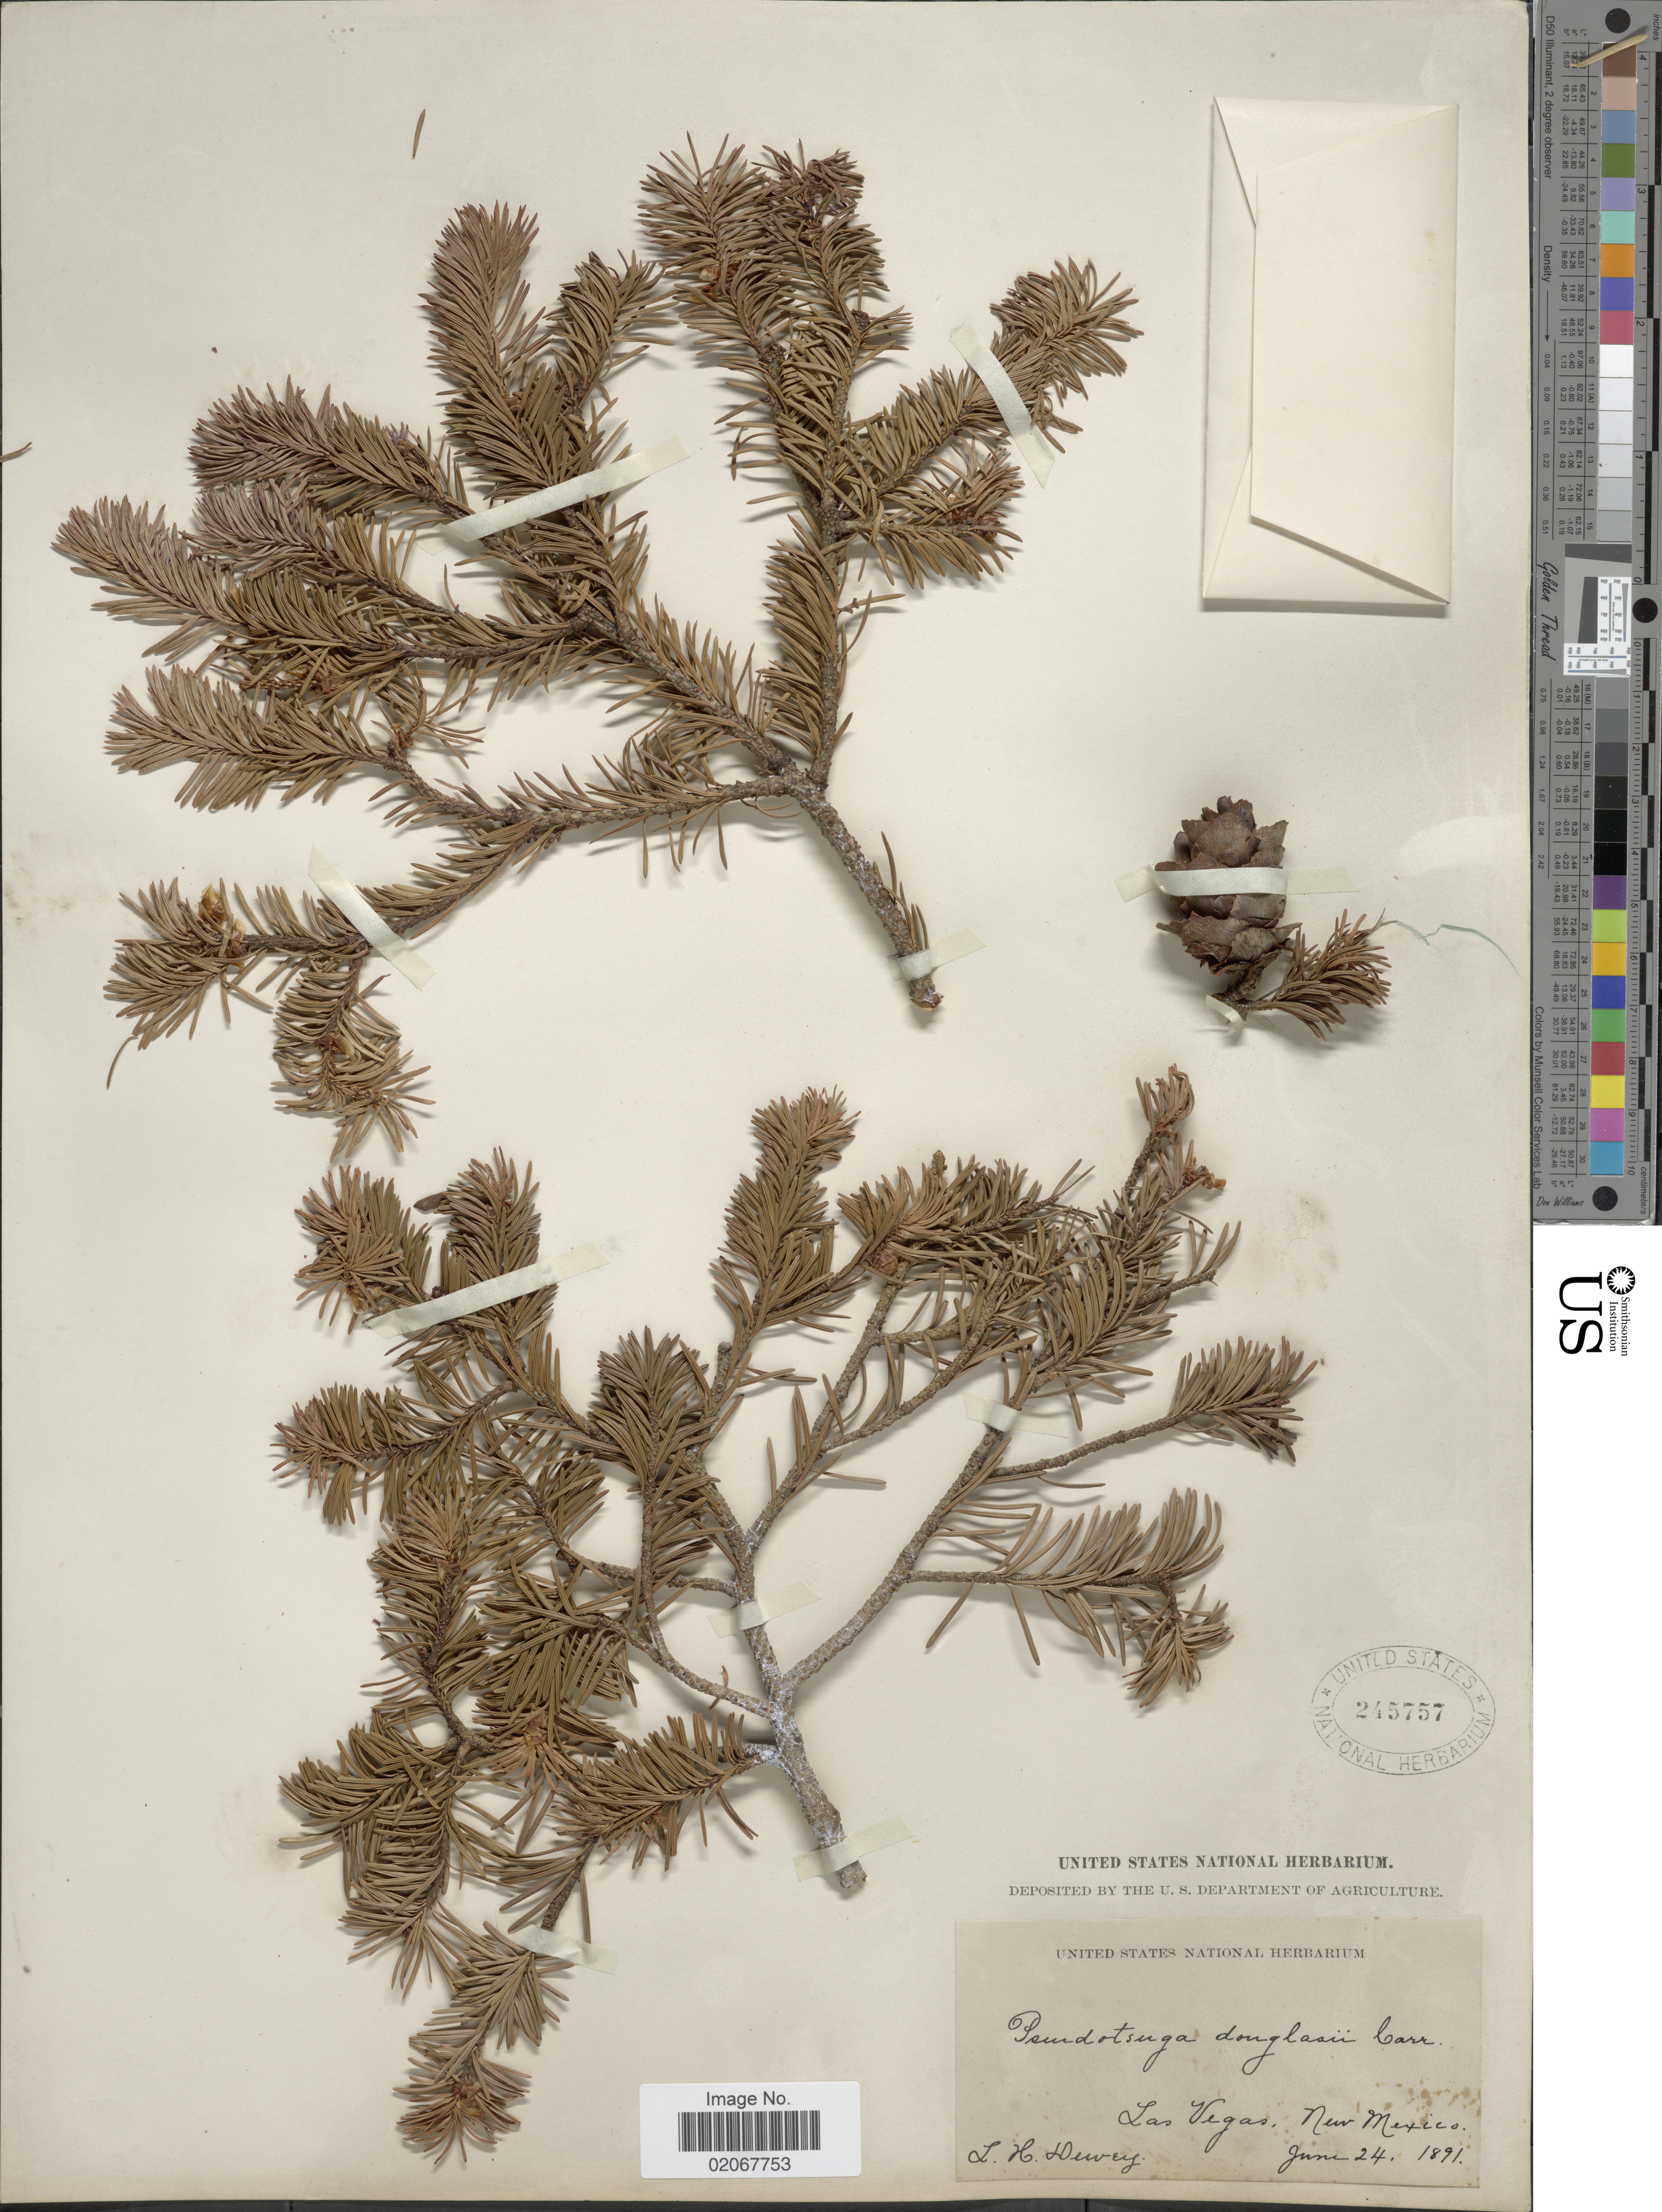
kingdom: Plantae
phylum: Tracheophyta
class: Pinopsida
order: Pinales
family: Pinaceae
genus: Pseudotsuga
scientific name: Pseudotsuga menziesii var. glauca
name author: (Beissn.) Franco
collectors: L. H. Dewey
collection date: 1891-06-24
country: United States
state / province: New Mexico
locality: Las Vegas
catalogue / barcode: US 245757